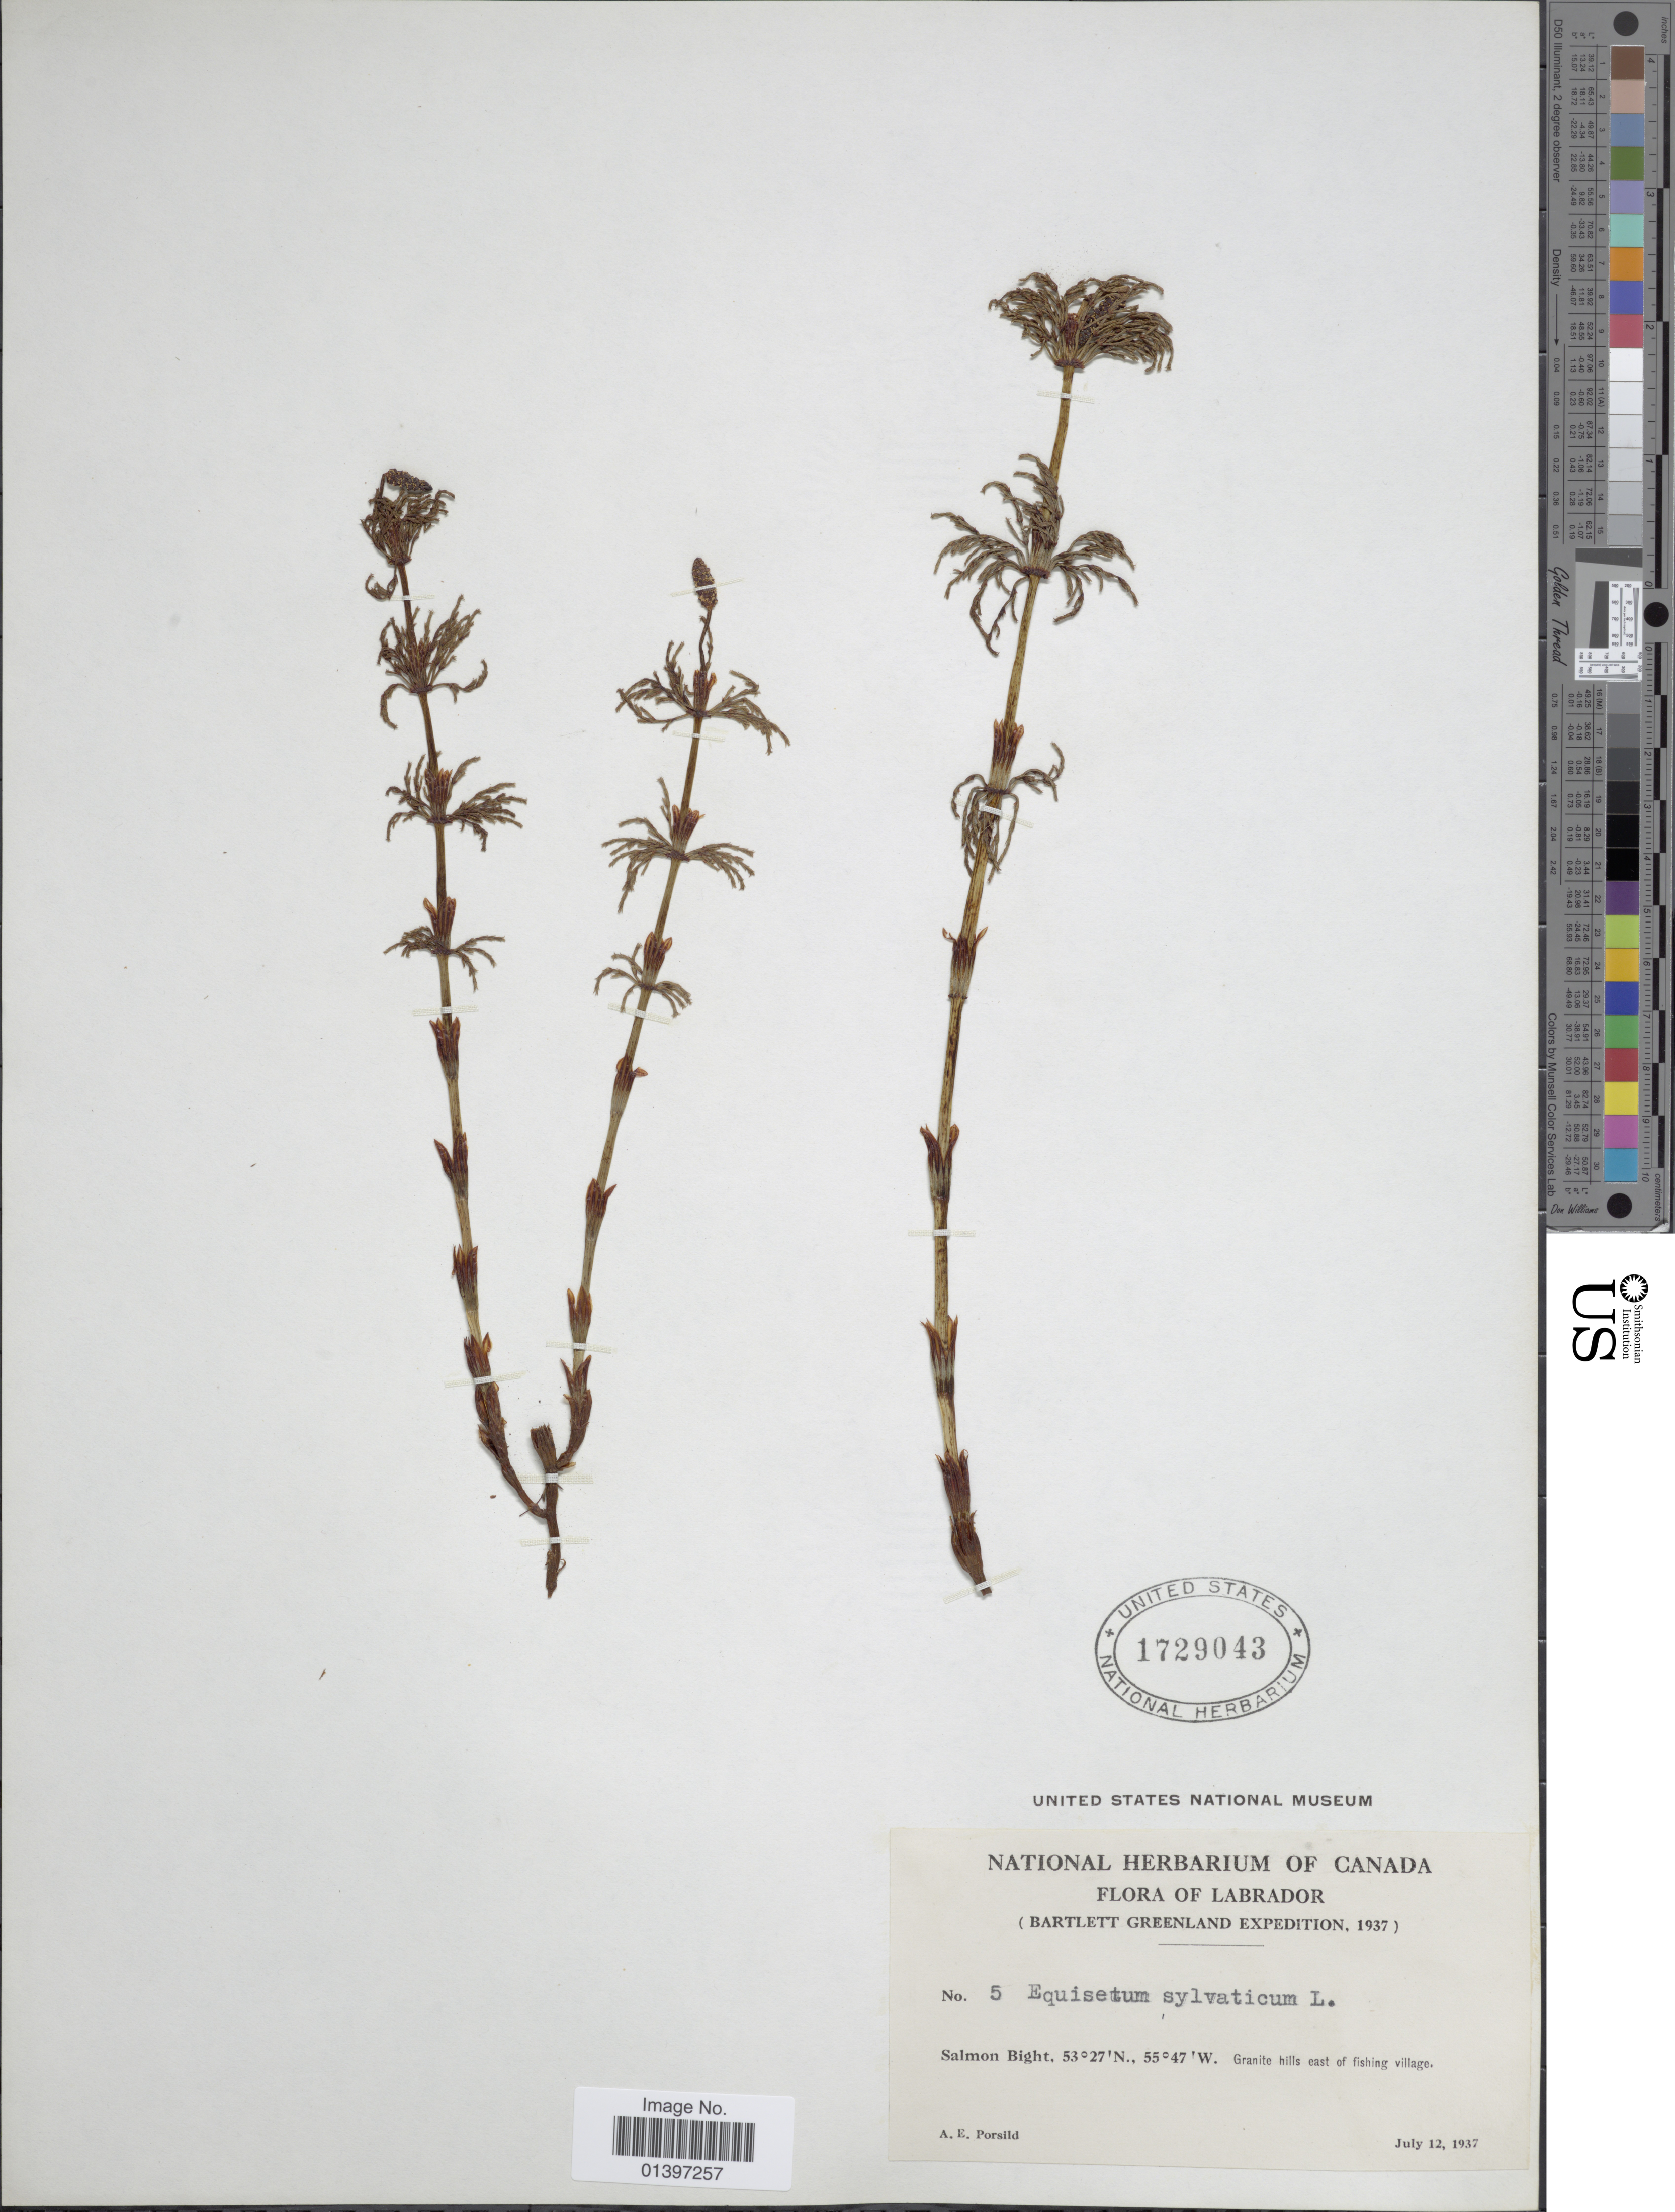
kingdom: Plantae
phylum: Tracheophyta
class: Polypodiopsida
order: Equisetales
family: Equisetaceae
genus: Equisetum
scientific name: Equisetum sylvaticum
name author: L.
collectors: A. E. Porsild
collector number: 5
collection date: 1937-07-12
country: Canada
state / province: Newfoundland and Labrador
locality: Labrador, Bartlett Greenland, Salmon Bight, Granite hills east of fishing village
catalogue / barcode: US 1729043